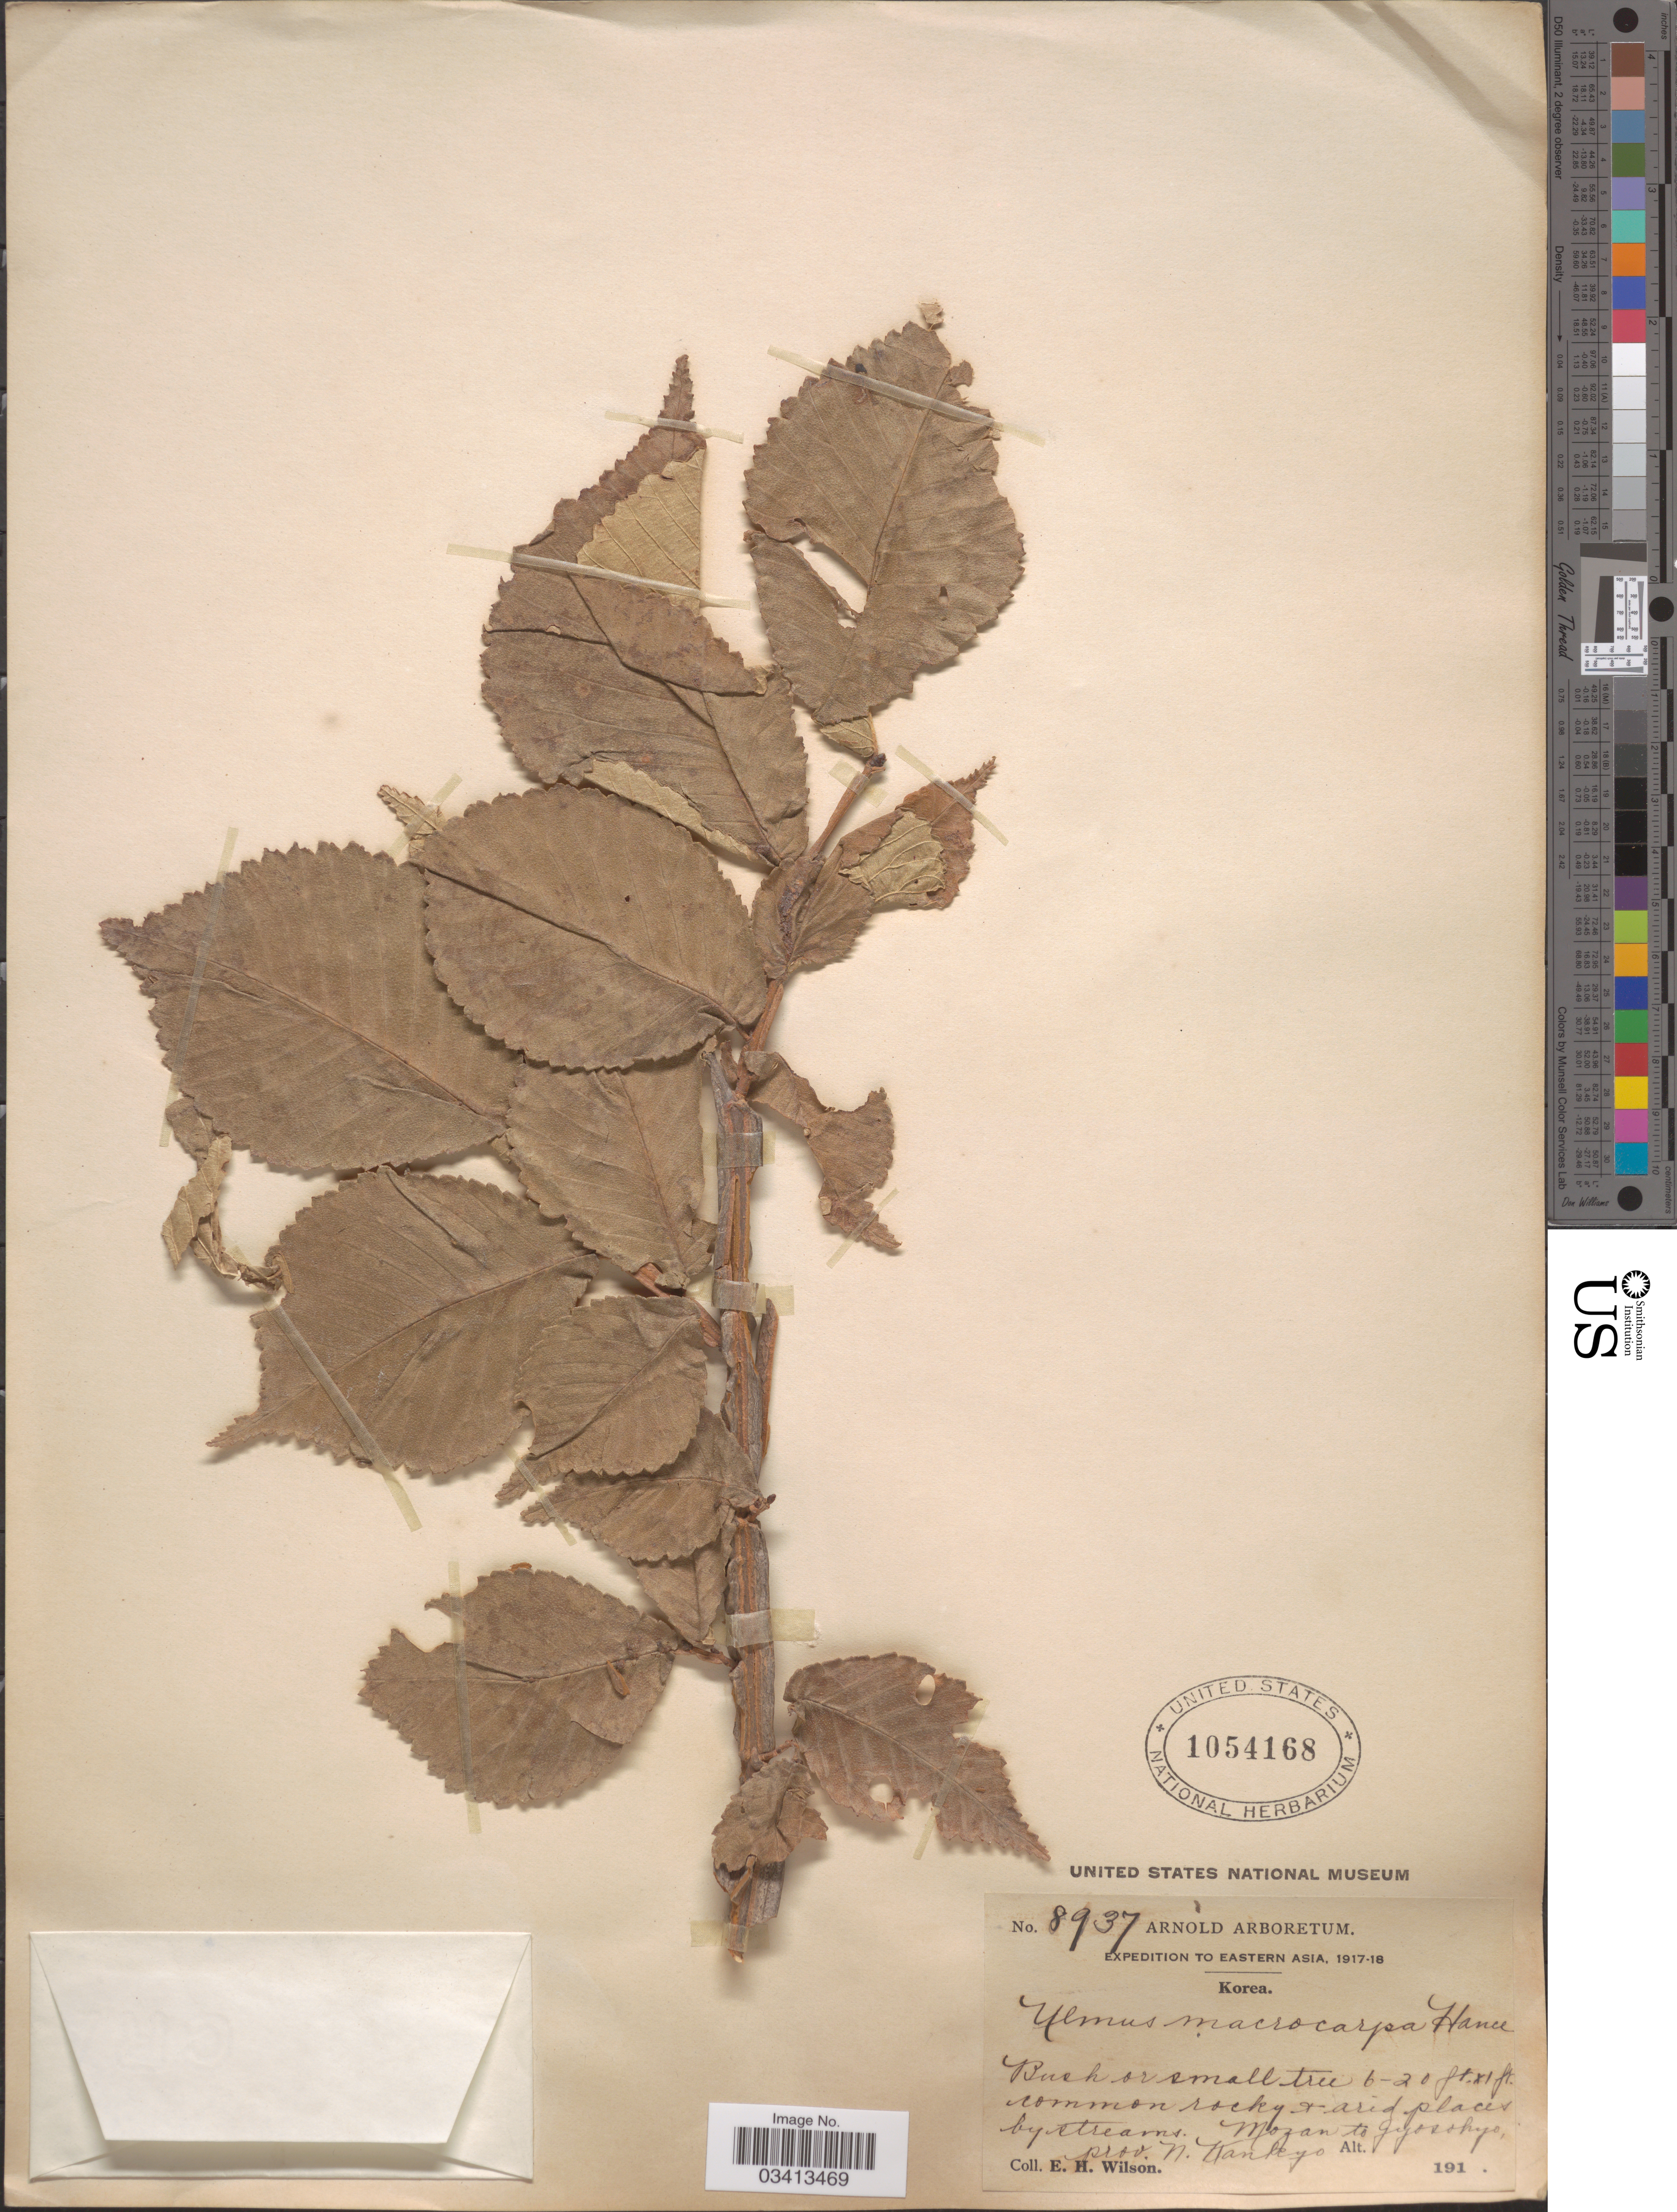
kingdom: Plantae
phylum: Tracheophyta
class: Magnoliopsida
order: Rosales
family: Ulmaceae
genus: Ulmus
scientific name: Ulmus macrocarpa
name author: Hance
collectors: E. Wilson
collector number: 8937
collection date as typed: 191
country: North Korea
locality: Mozan to Gyosohyo, prov. N. Kankyo.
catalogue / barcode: US 1054168